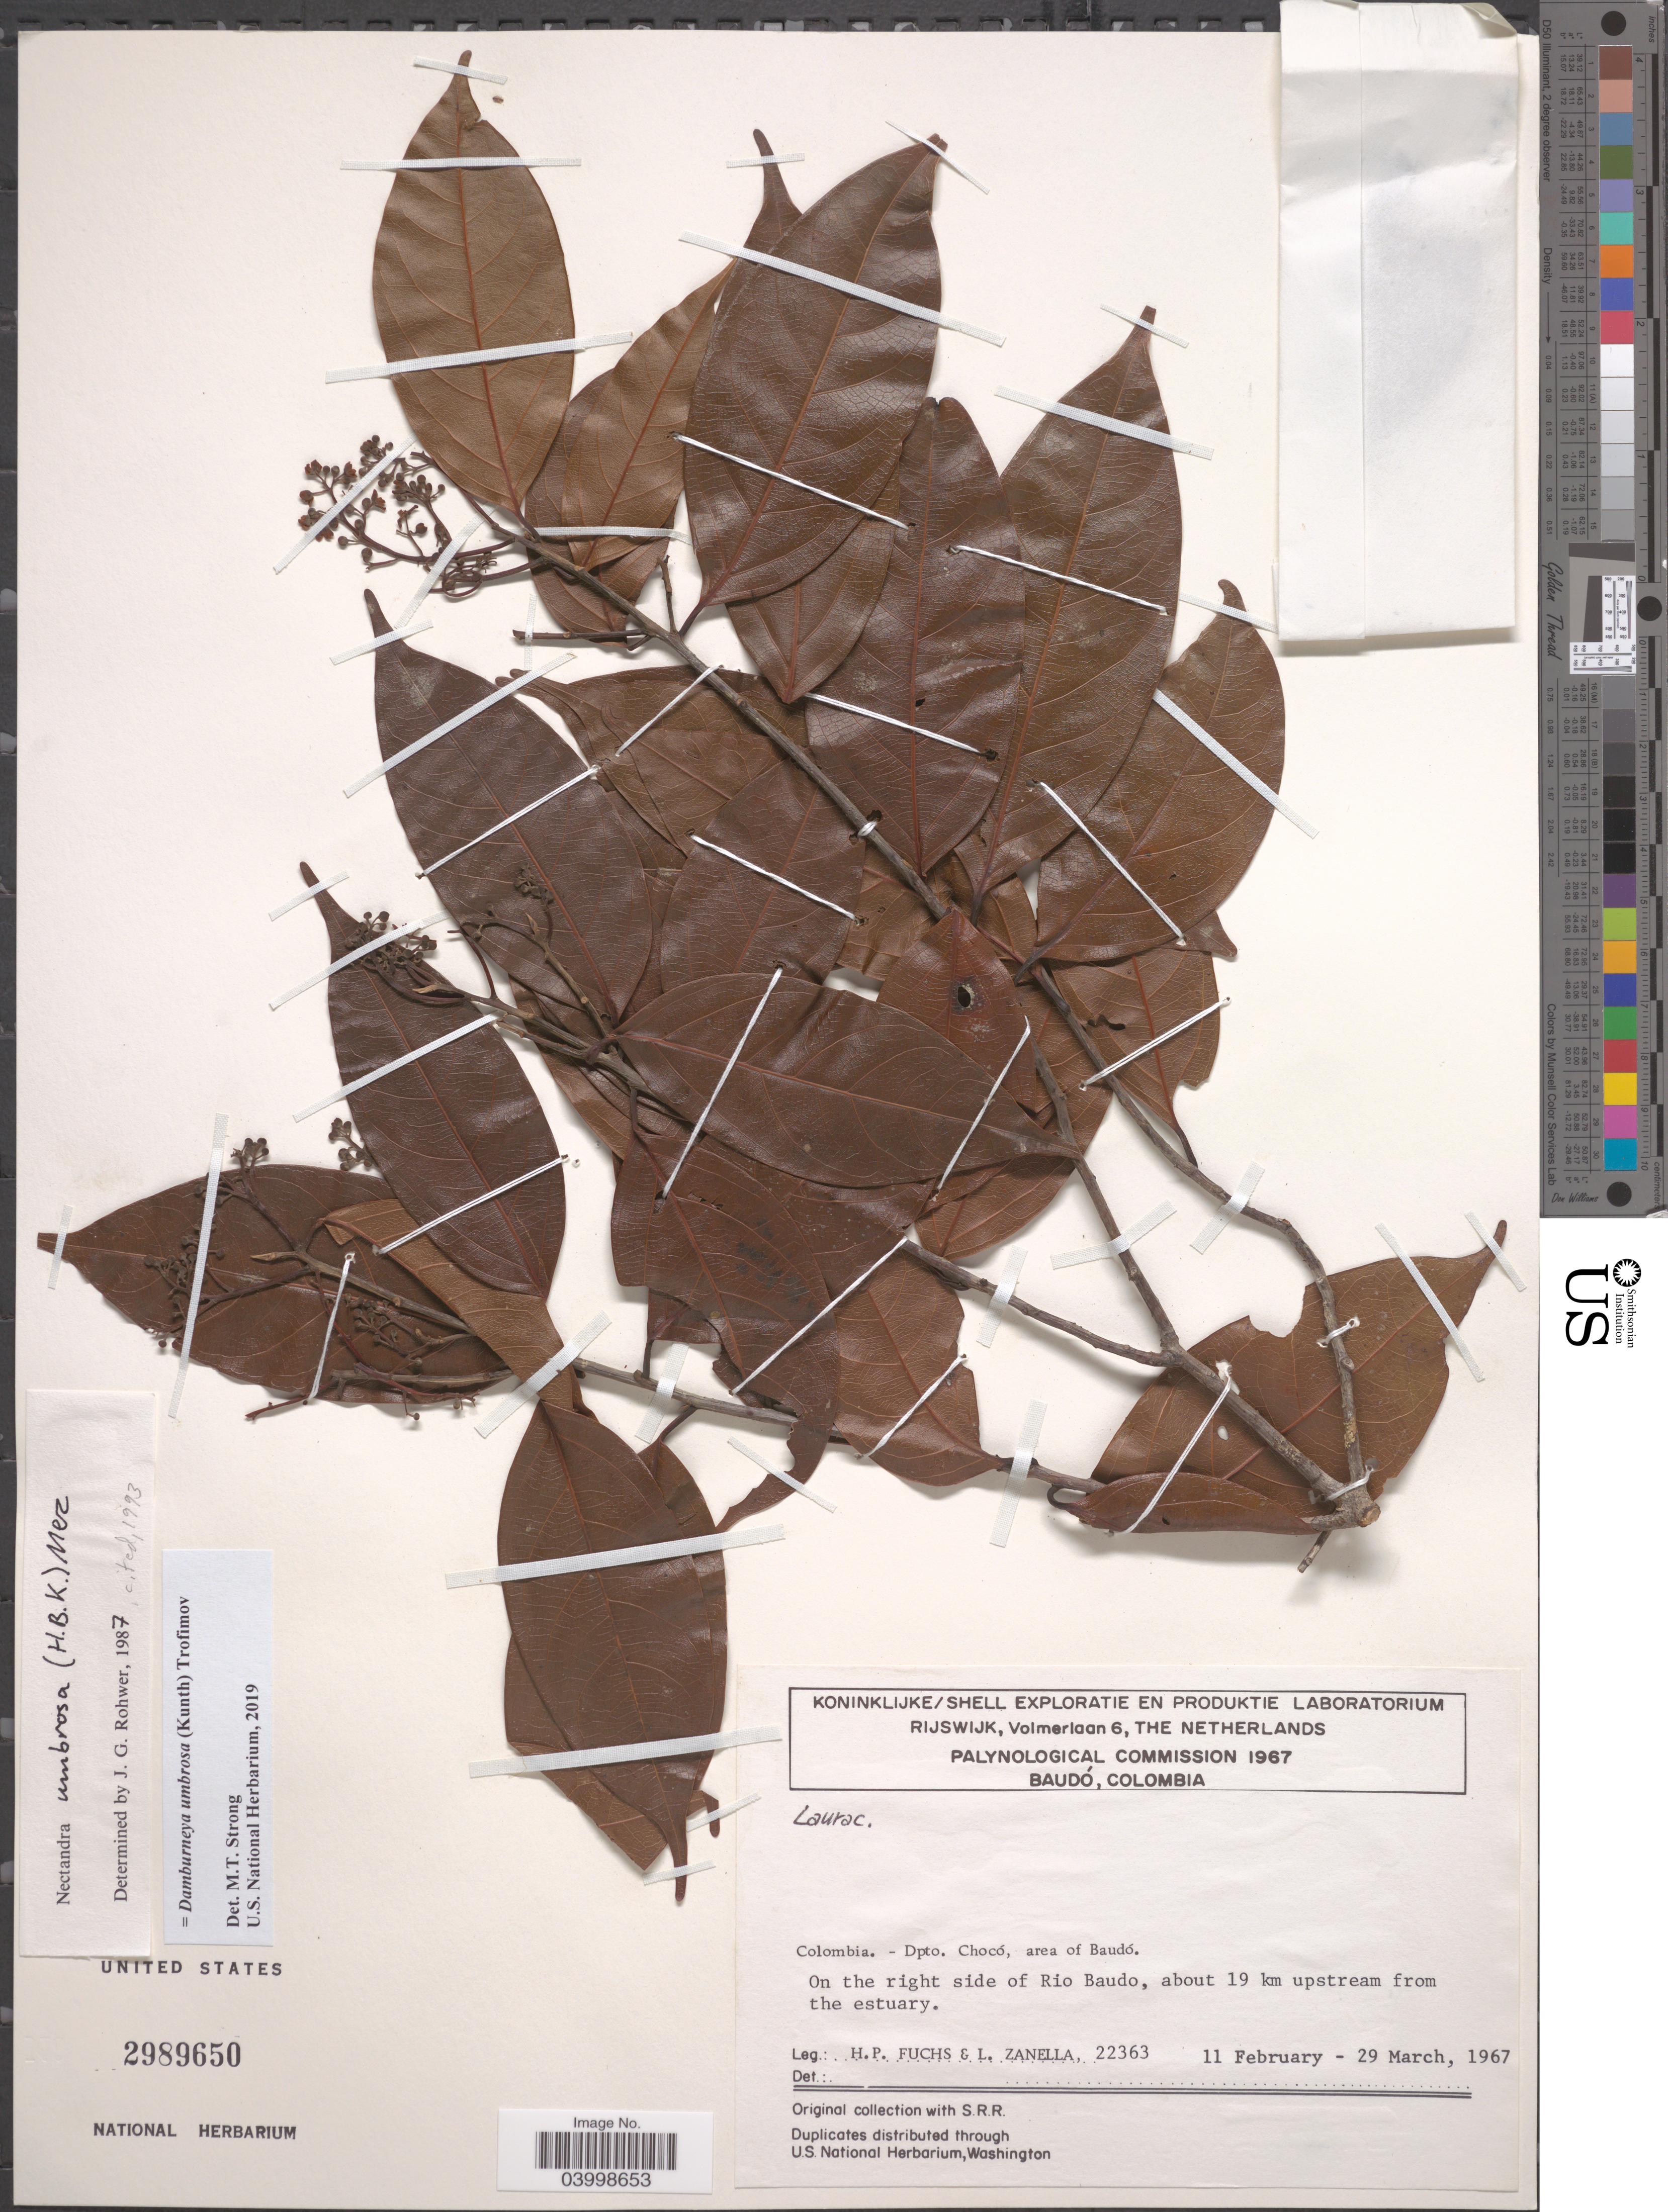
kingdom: Plantae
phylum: Tracheophyta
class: Magnoliopsida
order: Laurales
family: Lauraceae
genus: Damburneya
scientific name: Damburneya umbrosa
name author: (Kunth) Trofimov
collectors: H. P. Fuchs & L. Zanella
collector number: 22363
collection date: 1967-02-11/1967-03-29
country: Colombia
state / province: Chocó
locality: Dpto. Chocó, area of Baudó. On the right side of Rio Baudo, about 19 km upstream from the estuary.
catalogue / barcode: US 2989650